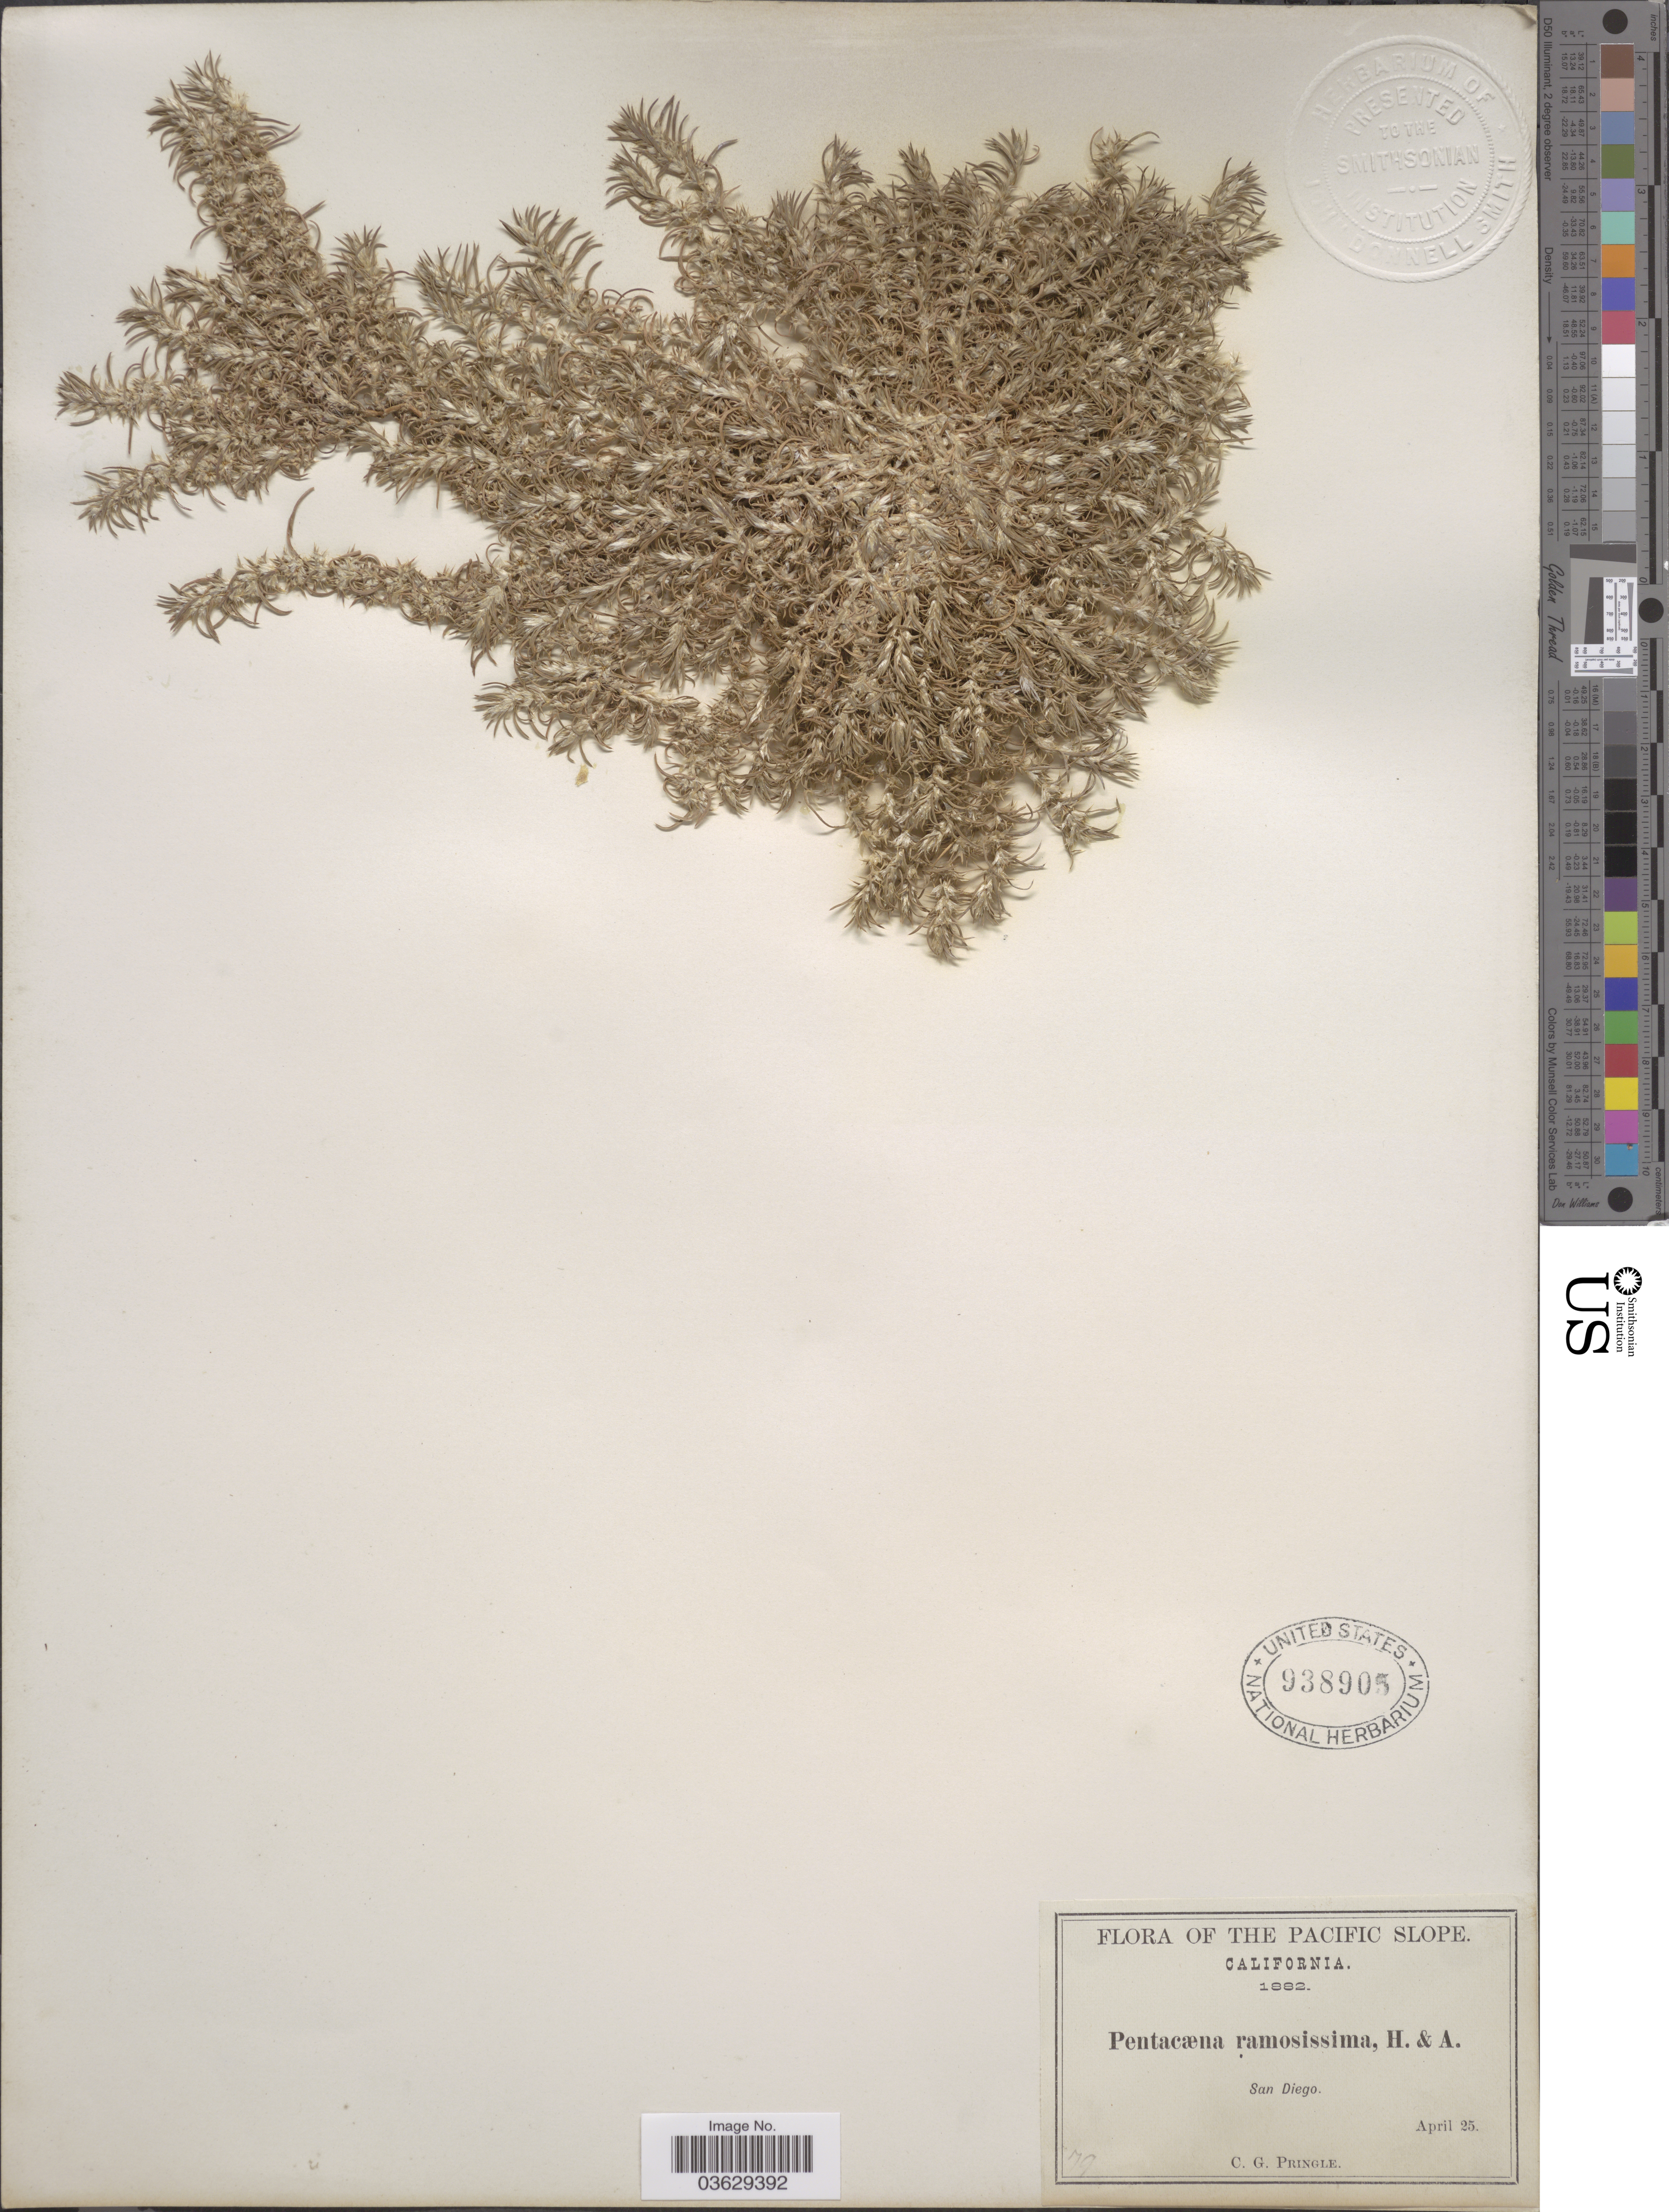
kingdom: Plantae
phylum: Tracheophyta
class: Magnoliopsida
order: Caryophyllales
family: Caryophyllaceae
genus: Cardionema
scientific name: Cardionema ramosissimum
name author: (Weinm.) A. Nelson & J.F. Macbr.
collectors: C. G. Pringle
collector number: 79*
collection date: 1882-04-25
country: United States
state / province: California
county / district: San Diego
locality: The Pacific Slope. San Diego.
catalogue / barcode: US 938905